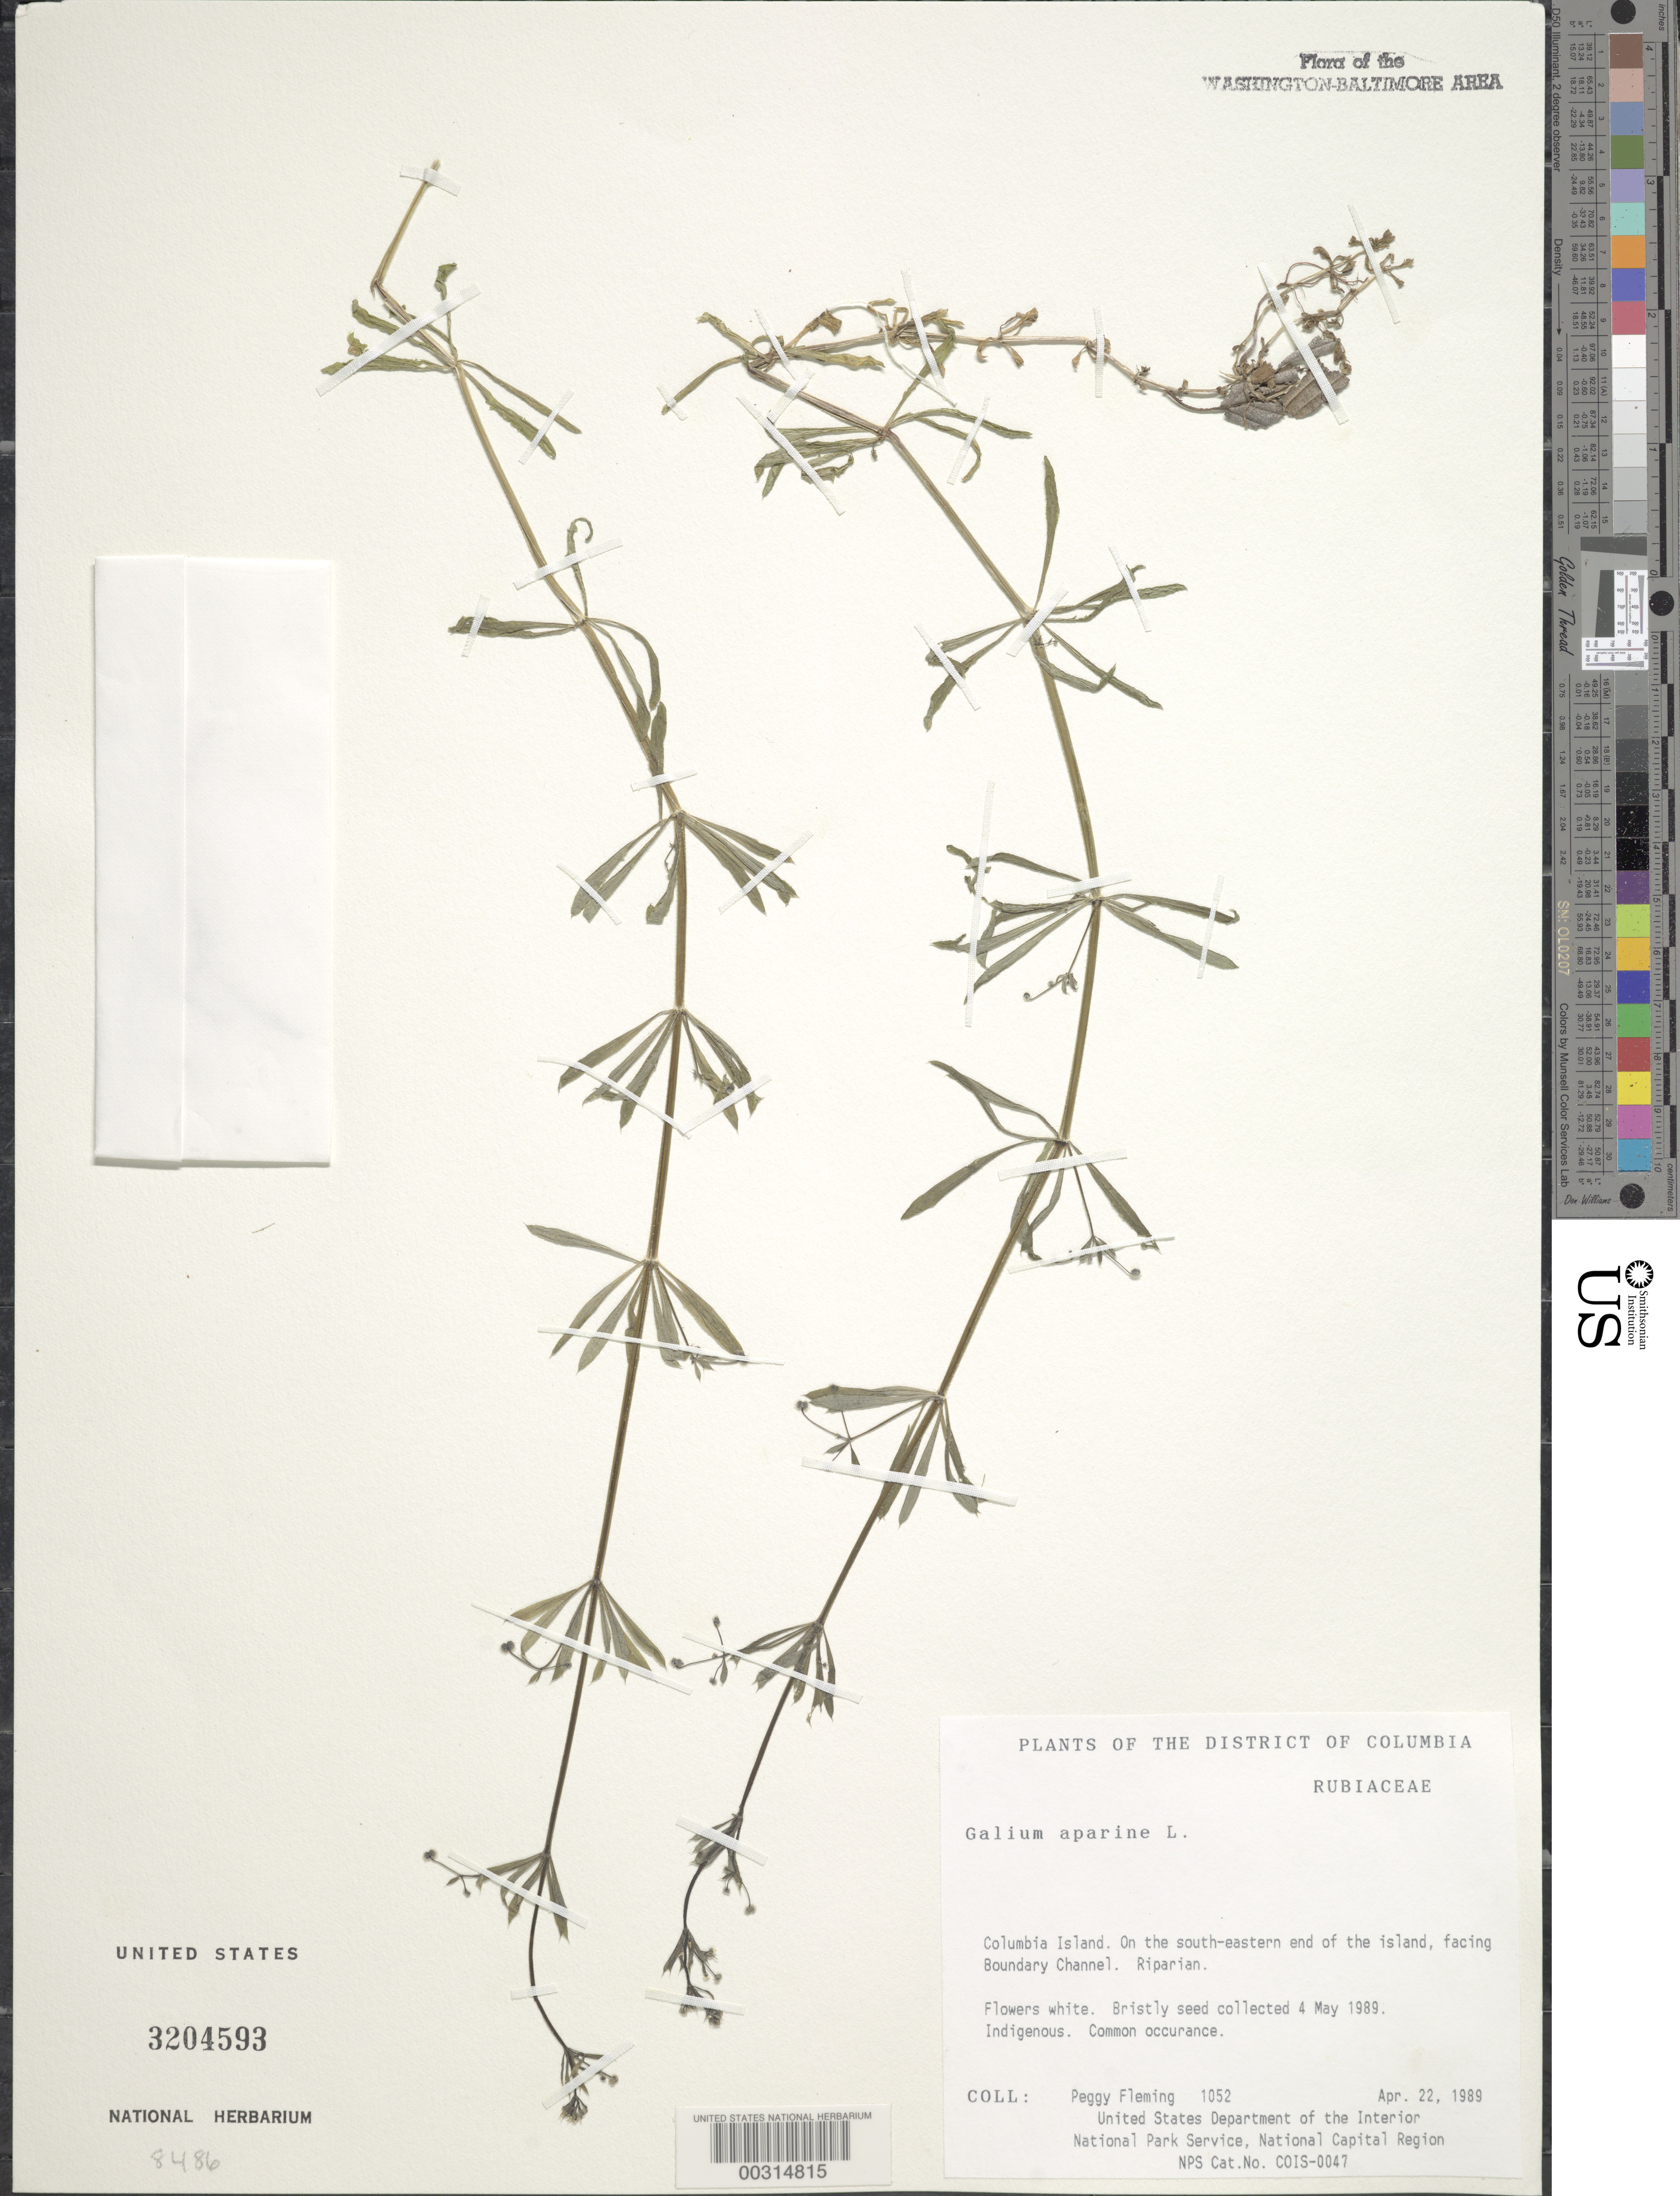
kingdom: Plantae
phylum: Tracheophyta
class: Magnoliopsida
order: Gentianales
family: Rubiaceae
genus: Galium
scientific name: Galium aparine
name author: L.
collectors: P. Fleming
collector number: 1052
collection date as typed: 22 Apr 1989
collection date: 1989-04-22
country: United States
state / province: District of Columbia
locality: Columbia Island, SE end of Island facing Boundary Channel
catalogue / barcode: US 3204593